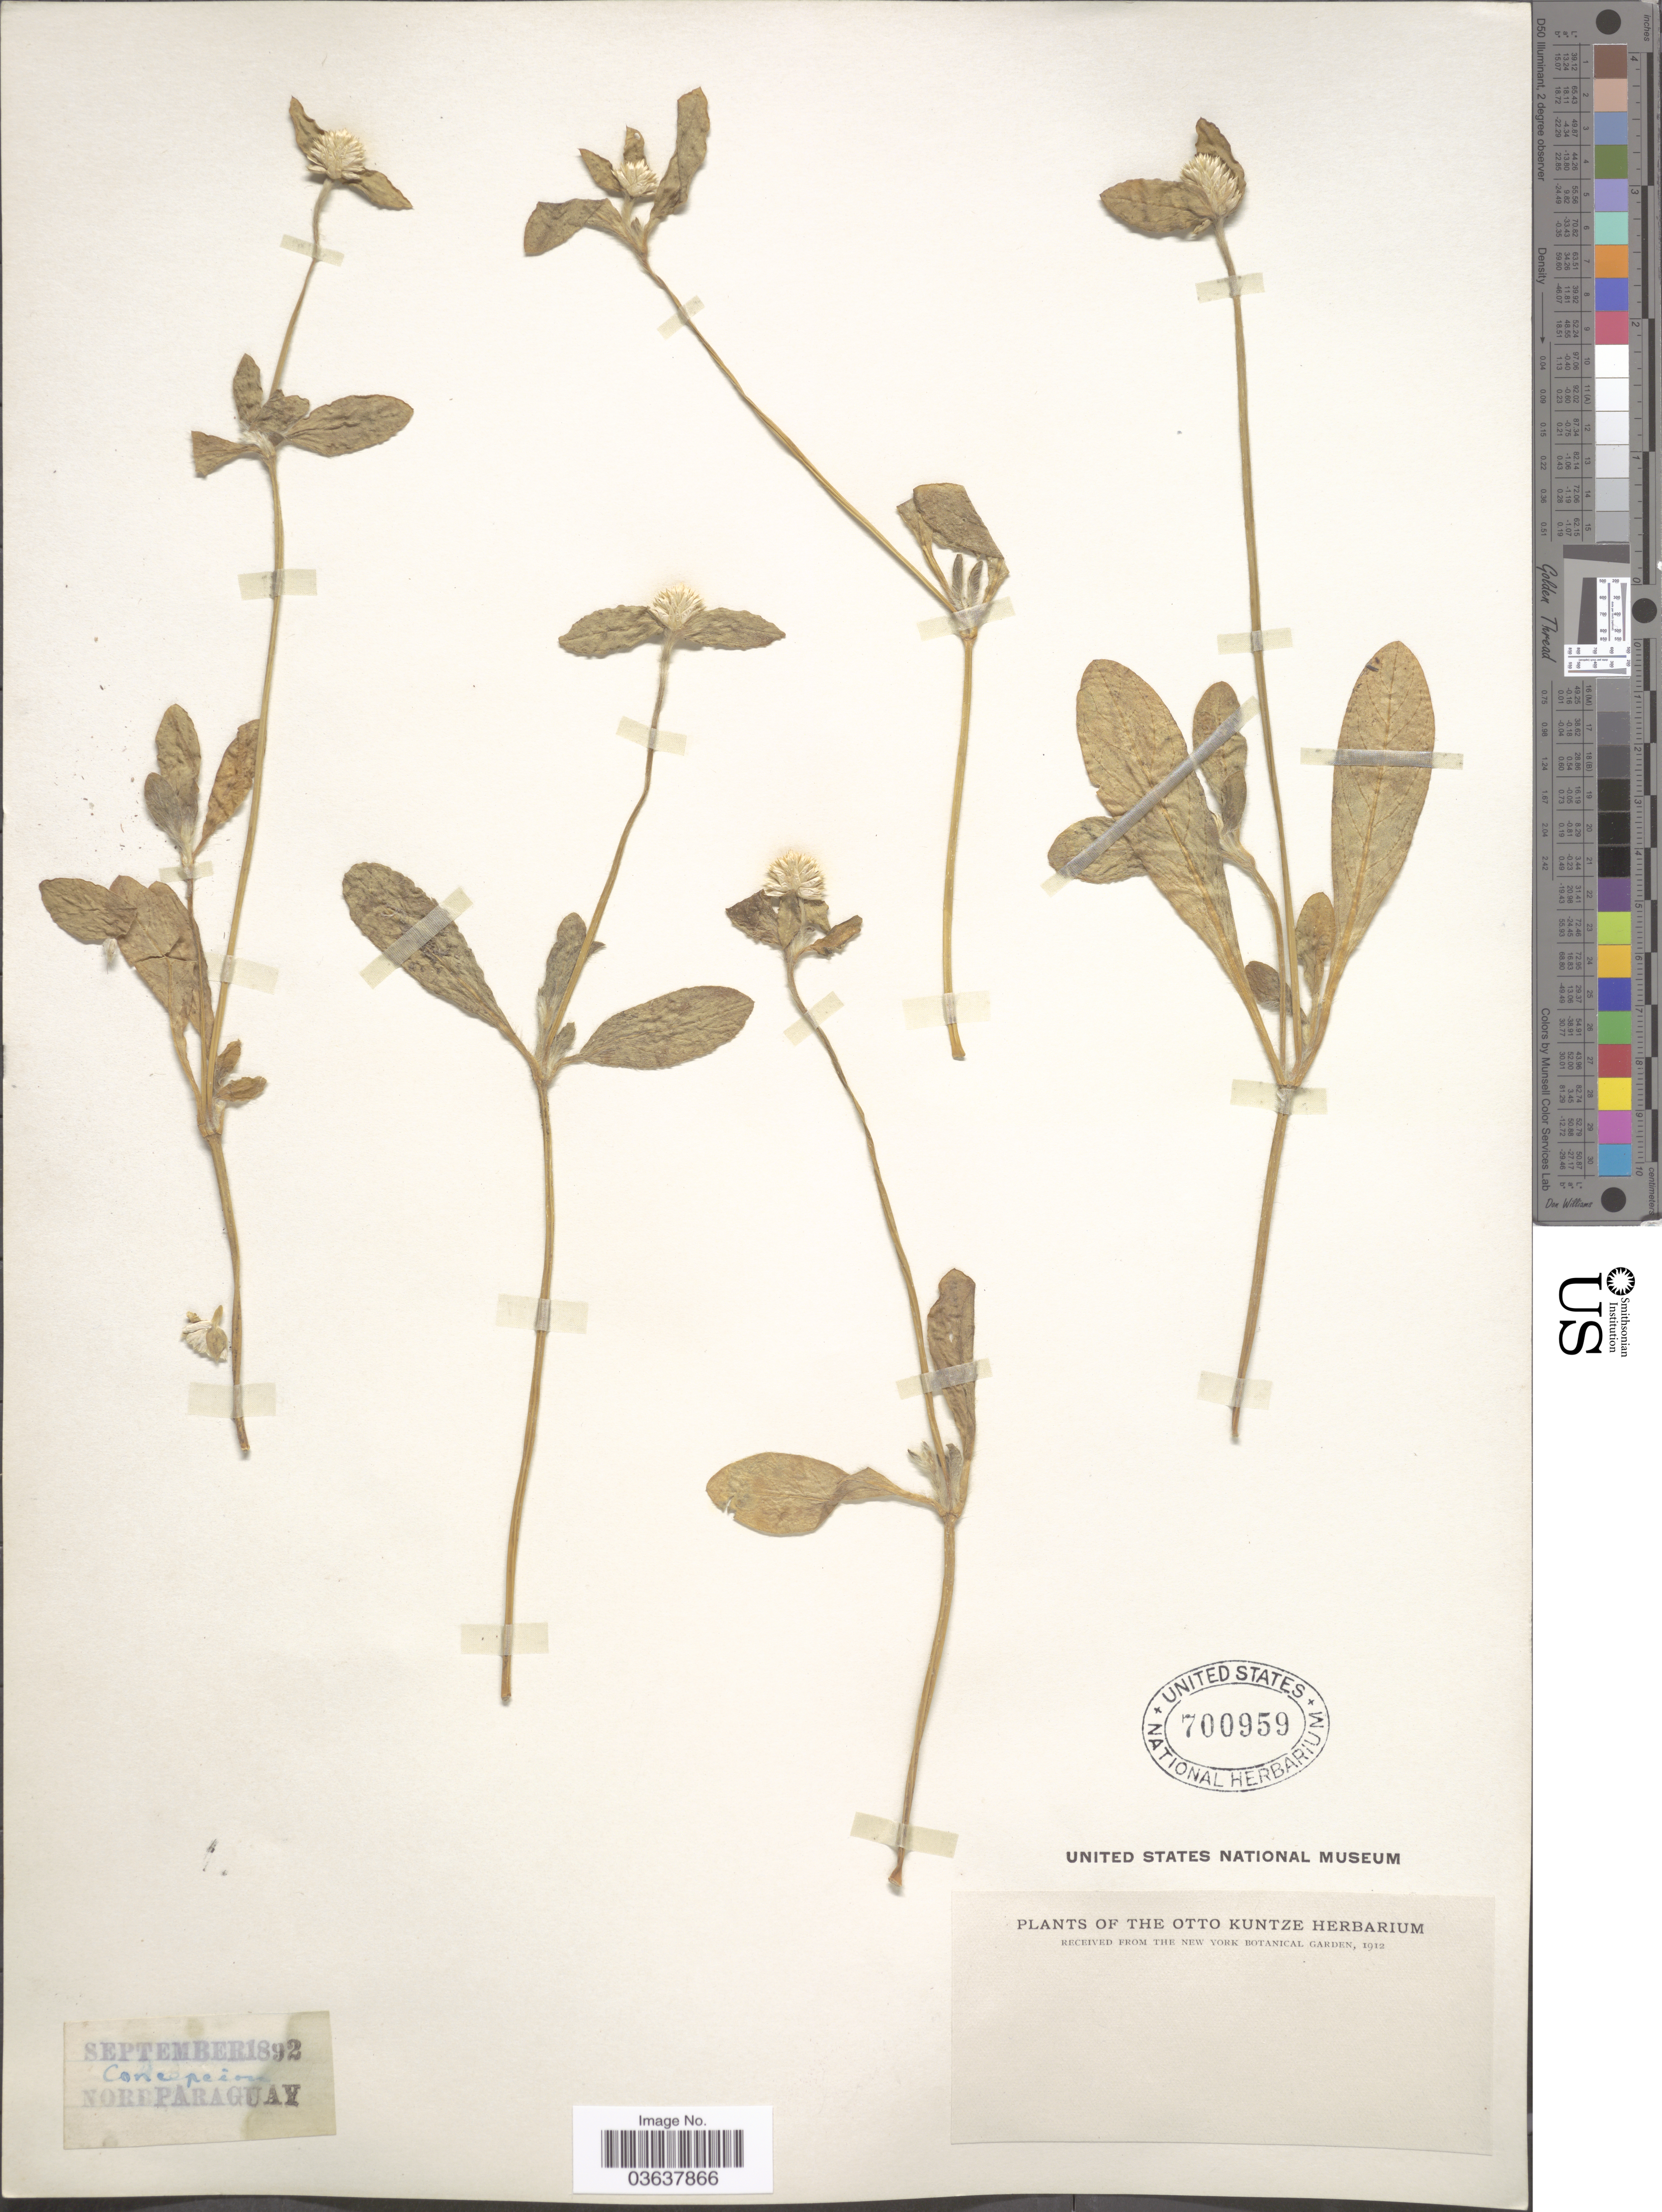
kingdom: Plantae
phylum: Tracheophyta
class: Magnoliopsida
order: Caryophyllales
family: Amaranthaceae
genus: Gomphrena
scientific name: Gomphrena celosioides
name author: Mart.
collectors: ex herb. Otto Kuntze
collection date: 1892-09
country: Paraguay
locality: Nori Paraguay.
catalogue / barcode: US 700959